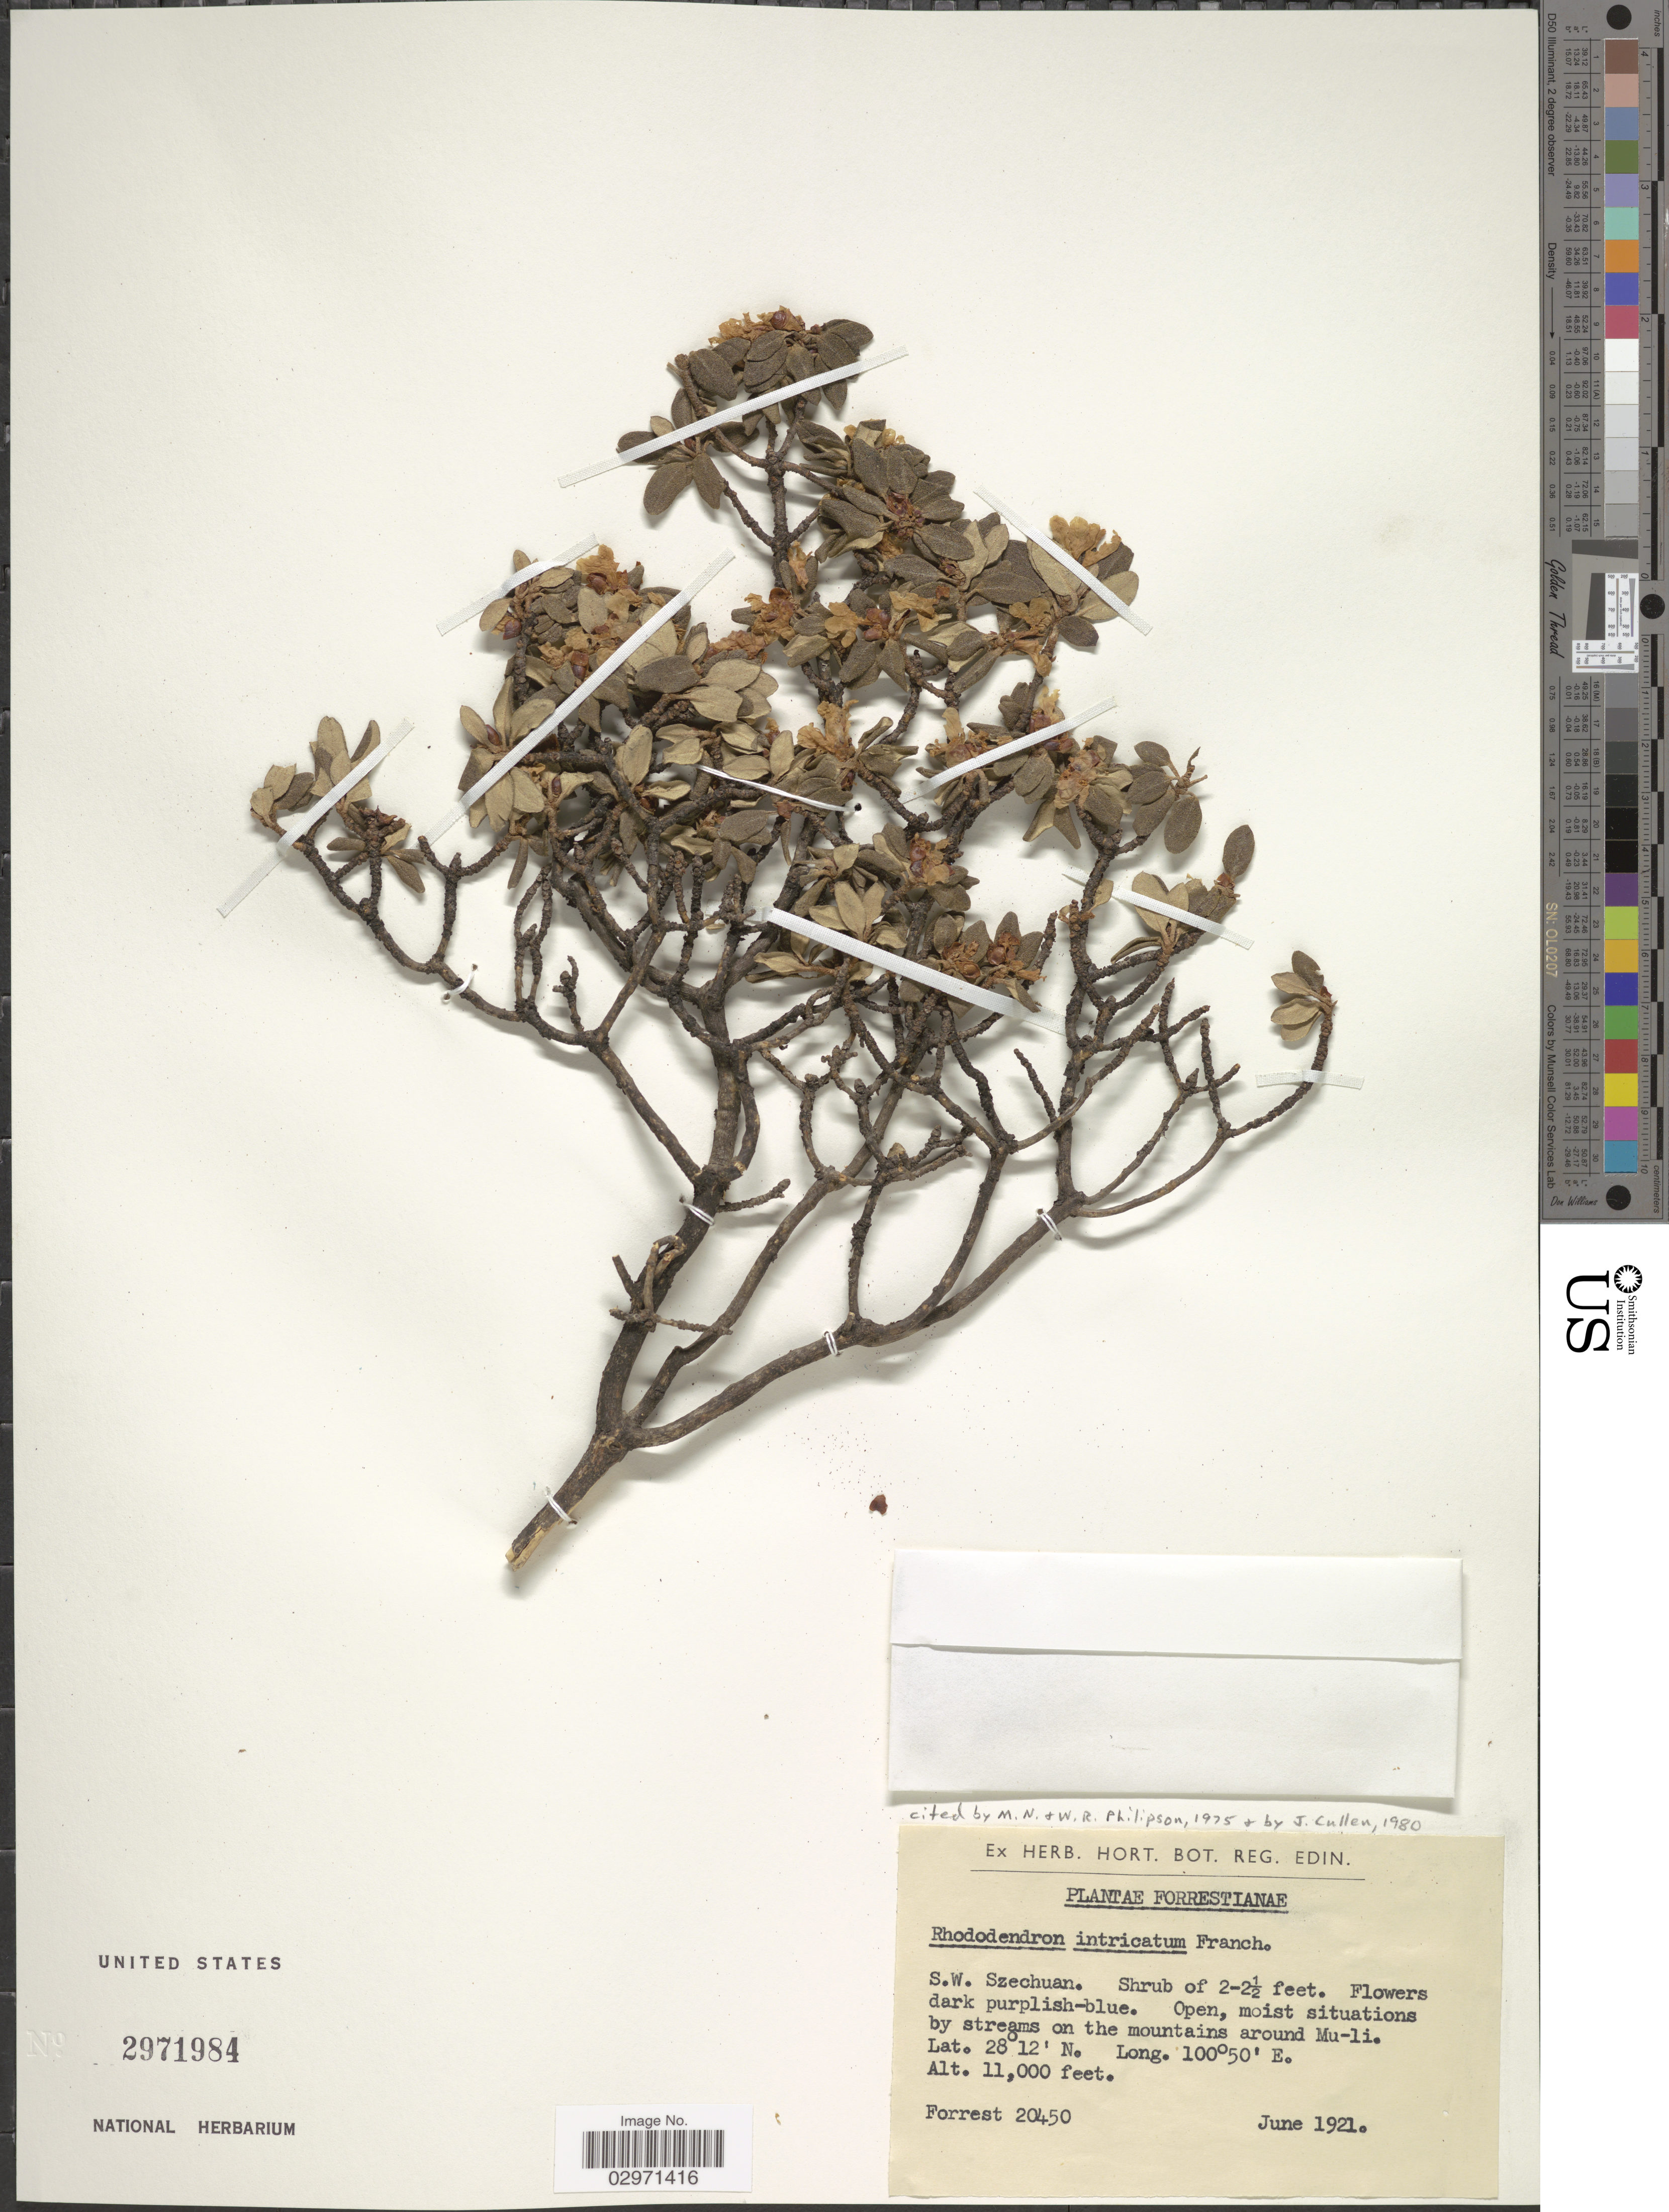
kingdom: Plantae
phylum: Tracheophyta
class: Magnoliopsida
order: Ericales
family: Ericaceae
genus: Rhododendron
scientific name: Rhododendron intricatum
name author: Franch.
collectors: -. Forrest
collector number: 20450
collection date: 1921-06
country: China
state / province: Sichuan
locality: S.W. Szechuan. Open, moist situations by streams on the mountains around Mu-li.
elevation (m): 3353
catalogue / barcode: US 2971984